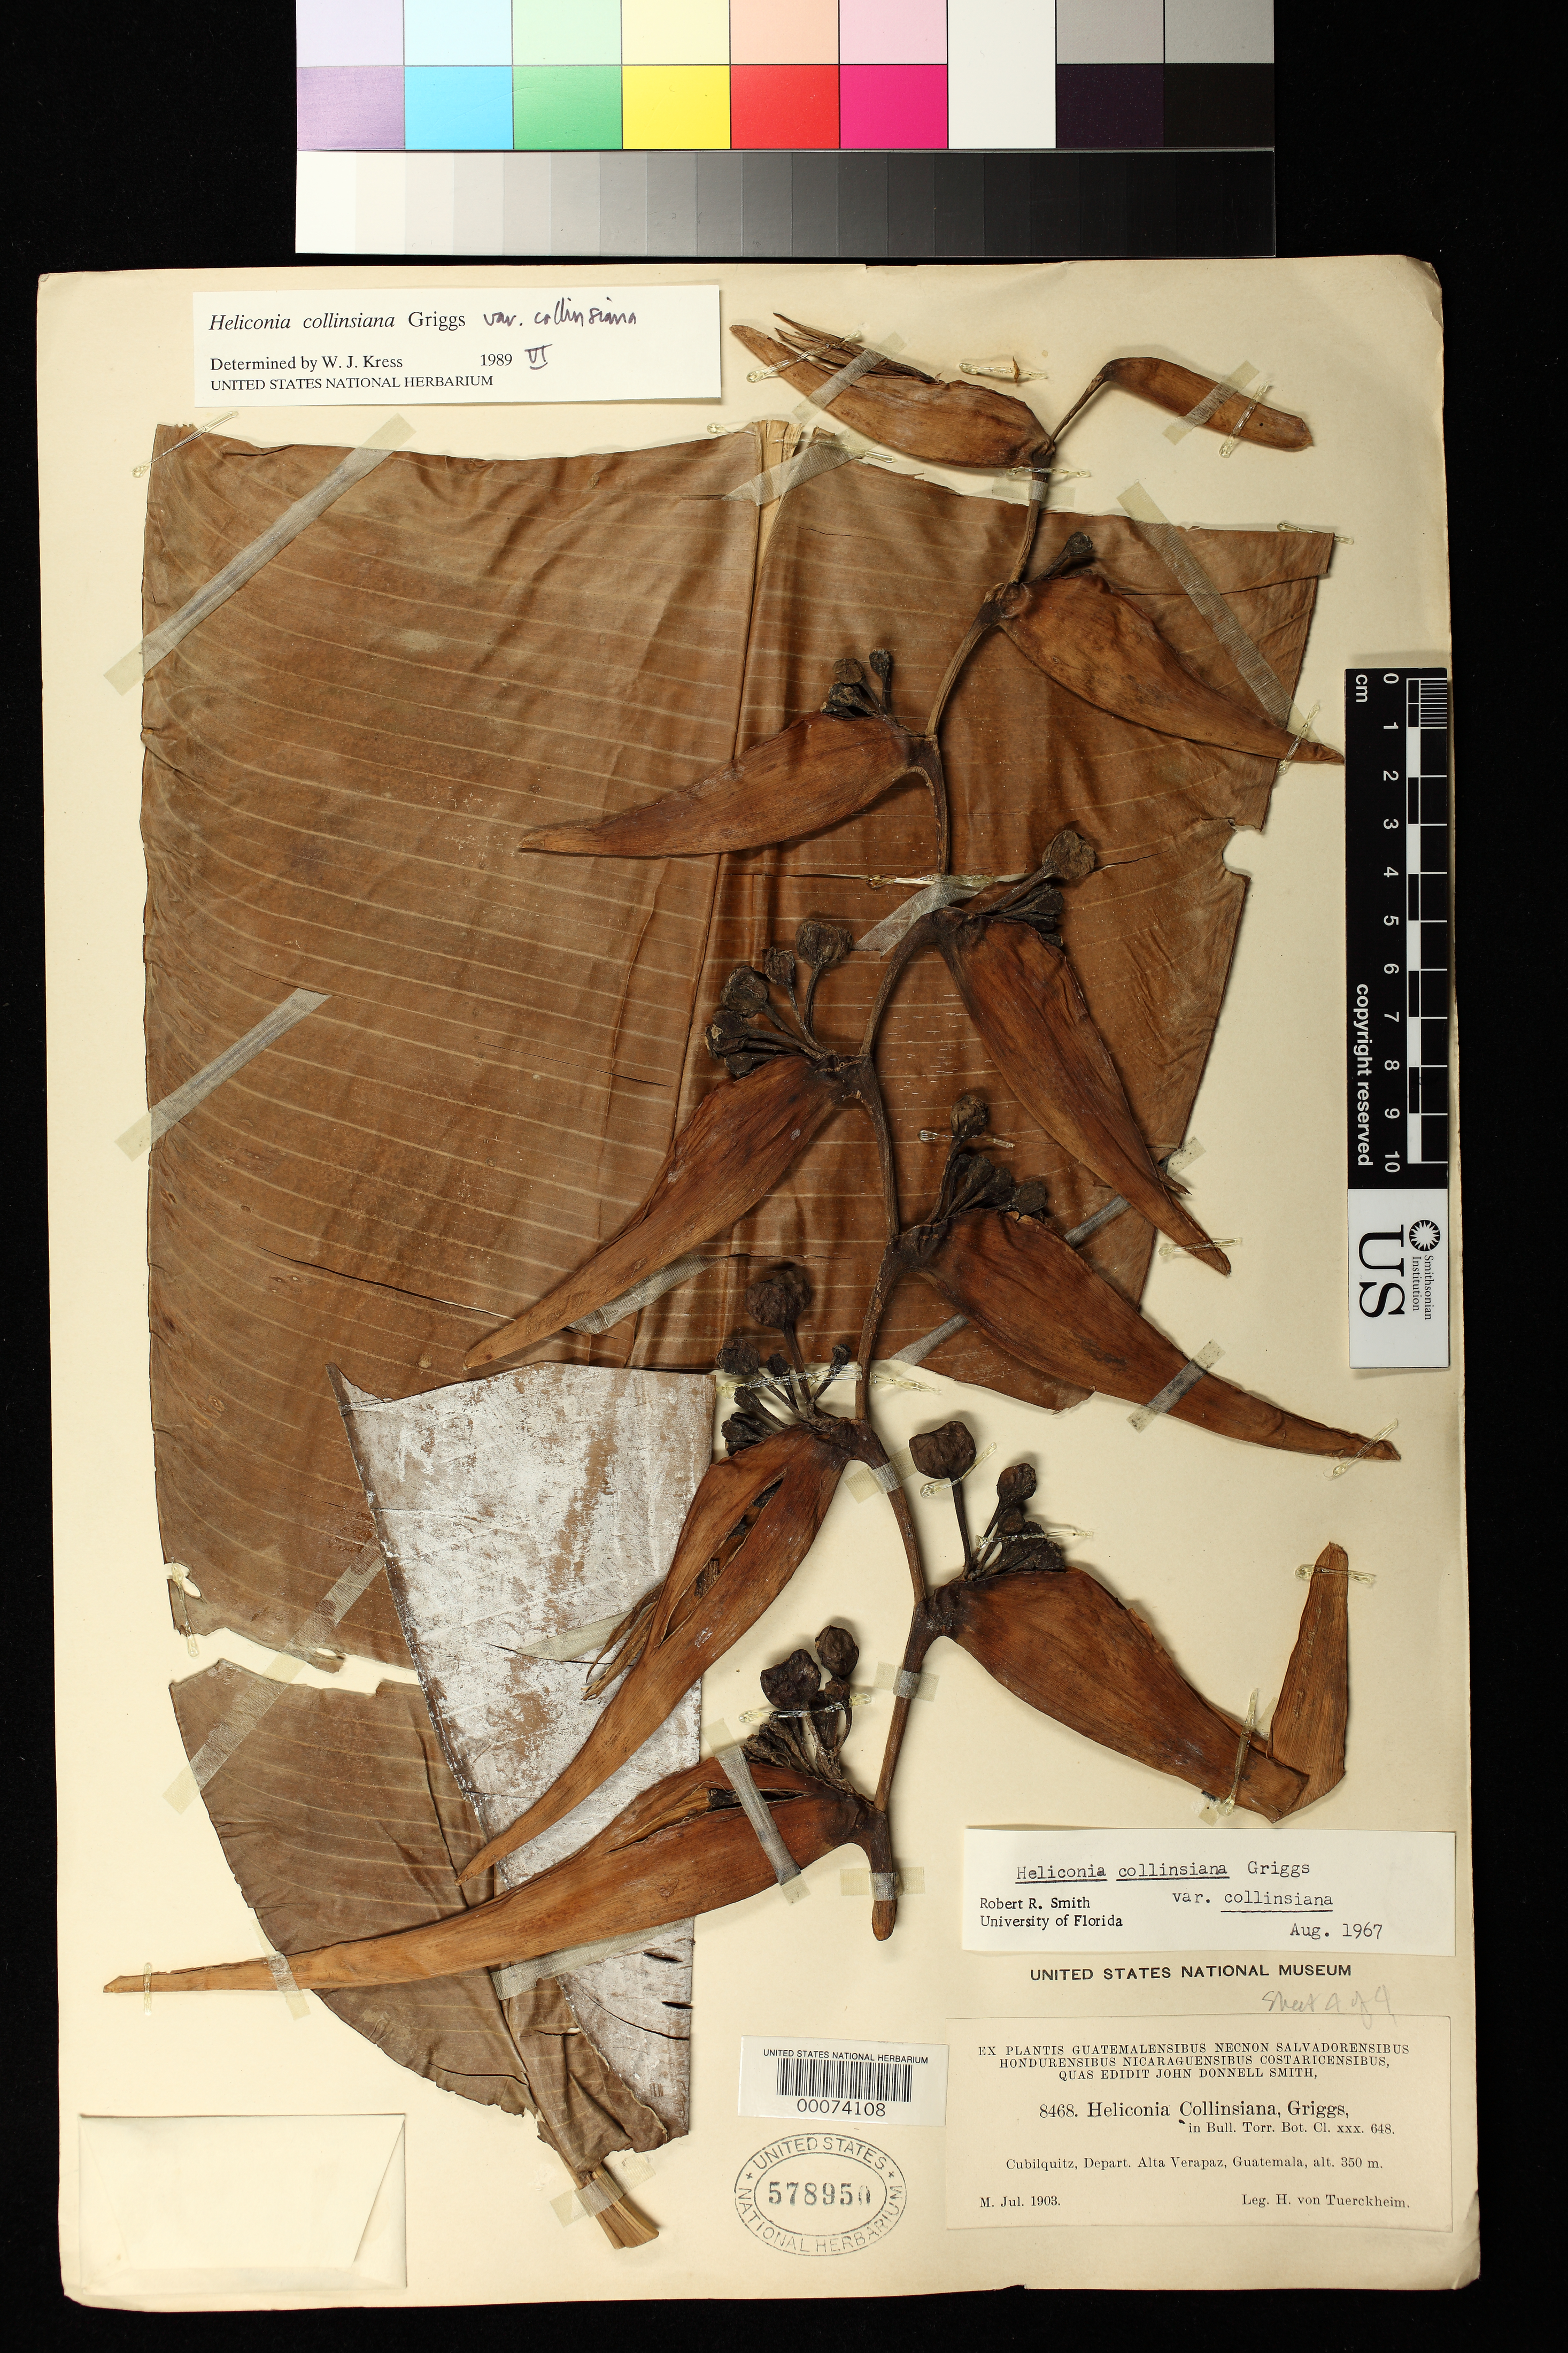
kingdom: Plantae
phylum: Tracheophyta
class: Liliopsida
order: Zingiberales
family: Heliconiaceae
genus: Heliconia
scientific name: Heliconia collinsiana var. collinsiana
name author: R.F. Griggs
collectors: H. von Türckheim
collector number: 8468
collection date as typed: Jul 1903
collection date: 1903-07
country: Guatemala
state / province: Alta Verapaz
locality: Cubilquitz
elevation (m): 350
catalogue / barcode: US 578950